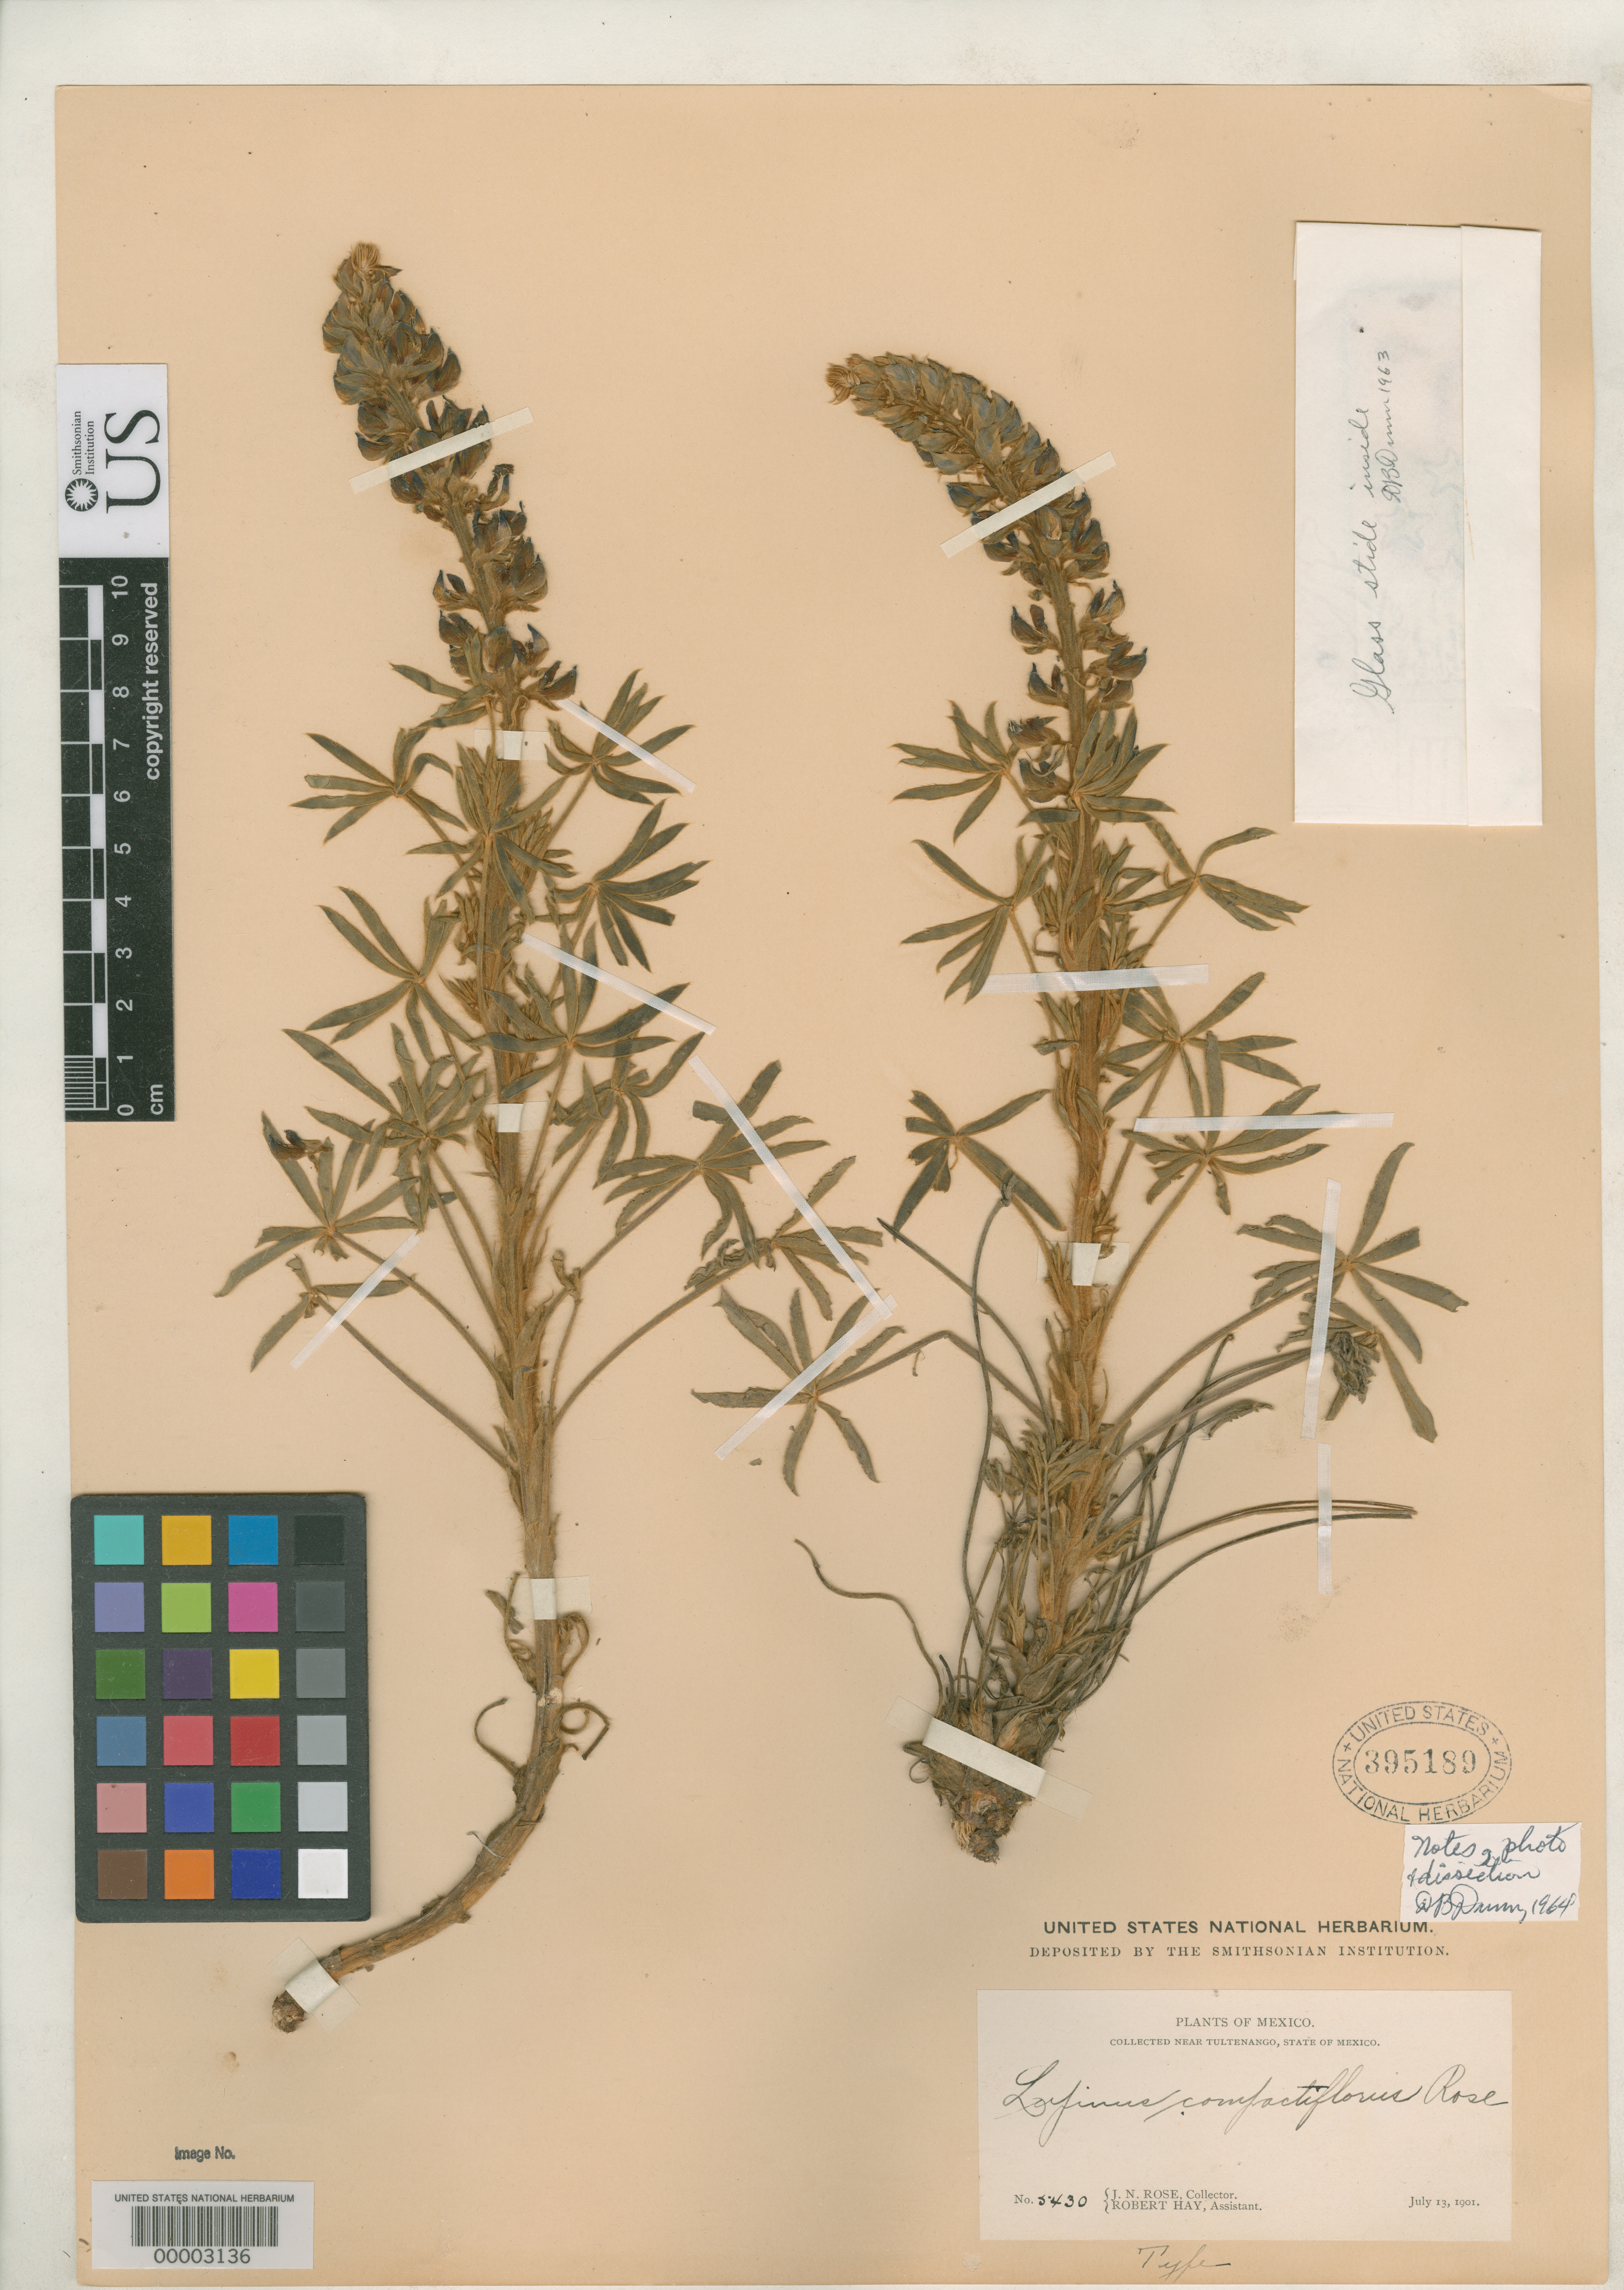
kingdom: Plantae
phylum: Tracheophyta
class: Magnoliopsida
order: Fabales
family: Fabaceae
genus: Lupinus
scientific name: Lupinus compactiflorus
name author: Rose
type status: Holotype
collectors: J. N. Rose & R. H. Hay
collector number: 5430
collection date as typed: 13 Jul 1901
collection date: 1901-07-13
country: Mexico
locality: Near Tultenango Canyon.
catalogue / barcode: US 395189